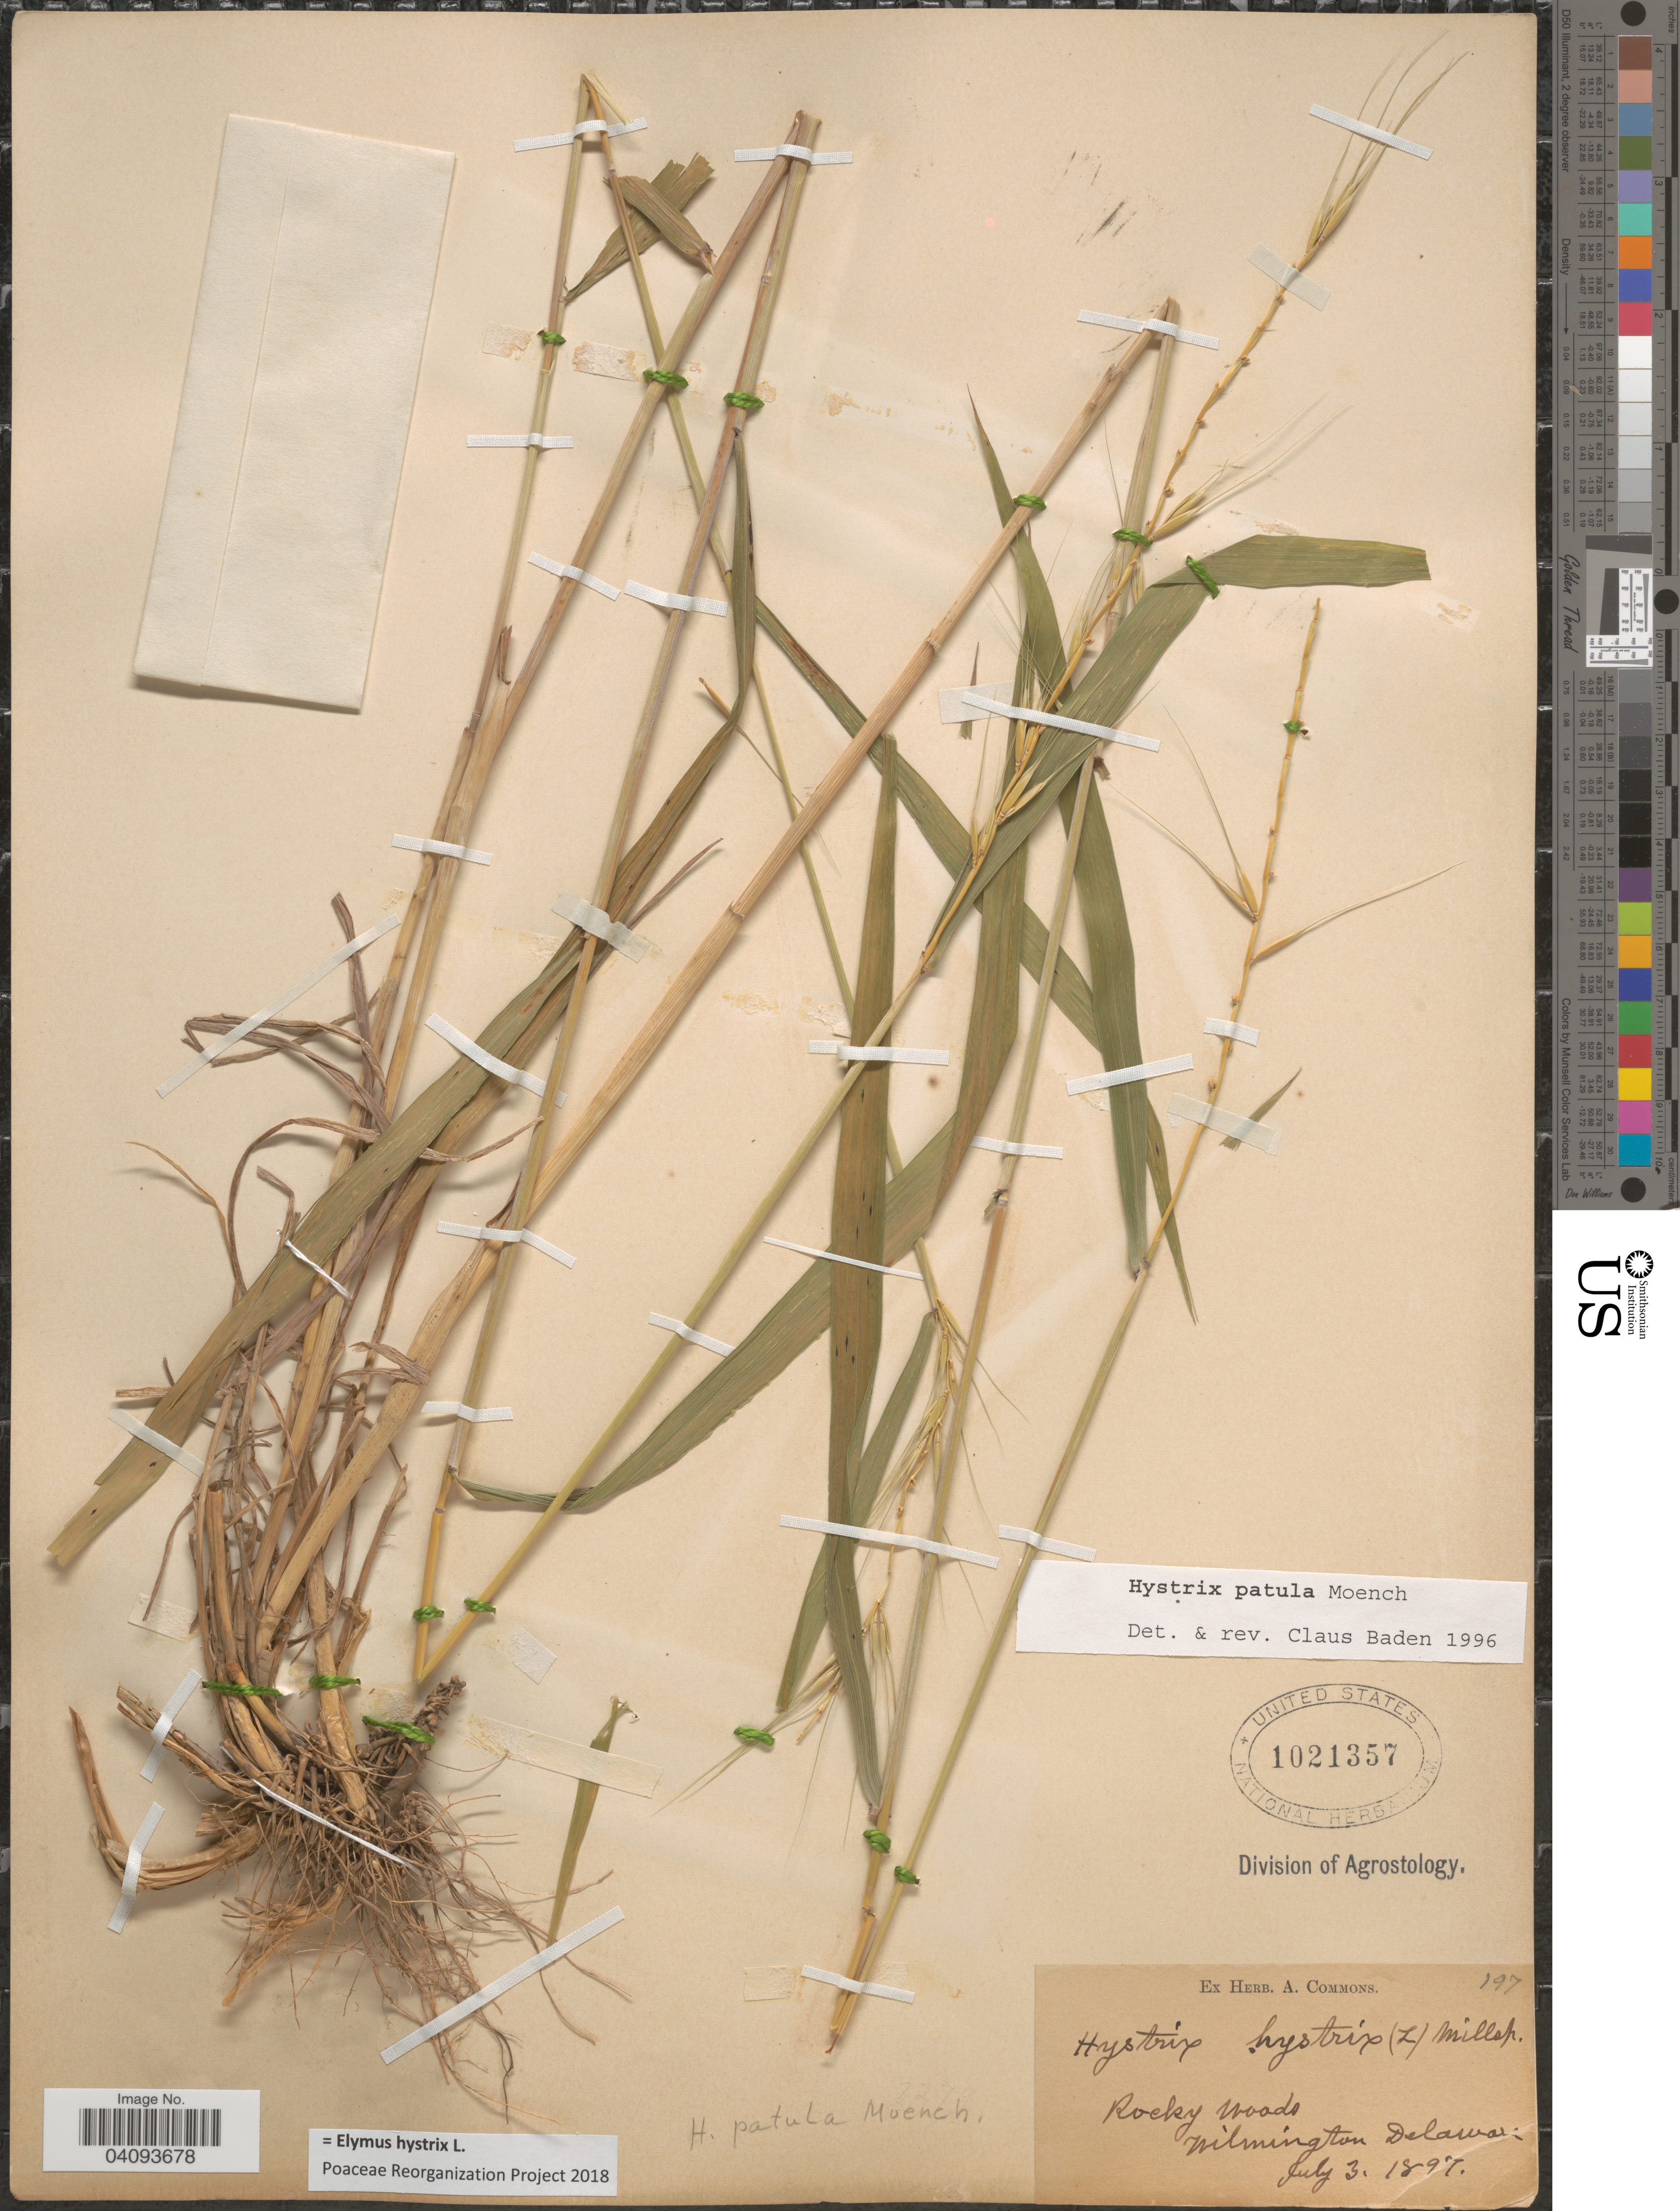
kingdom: Plantae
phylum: Tracheophyta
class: Liliopsida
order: Poales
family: Poaceae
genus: Elymus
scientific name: Elymus hystrix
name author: L.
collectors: ex herb. A. Commons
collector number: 197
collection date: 1897-07-03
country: United States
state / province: Delaware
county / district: New Castle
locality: Wilmington.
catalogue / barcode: US 1021357